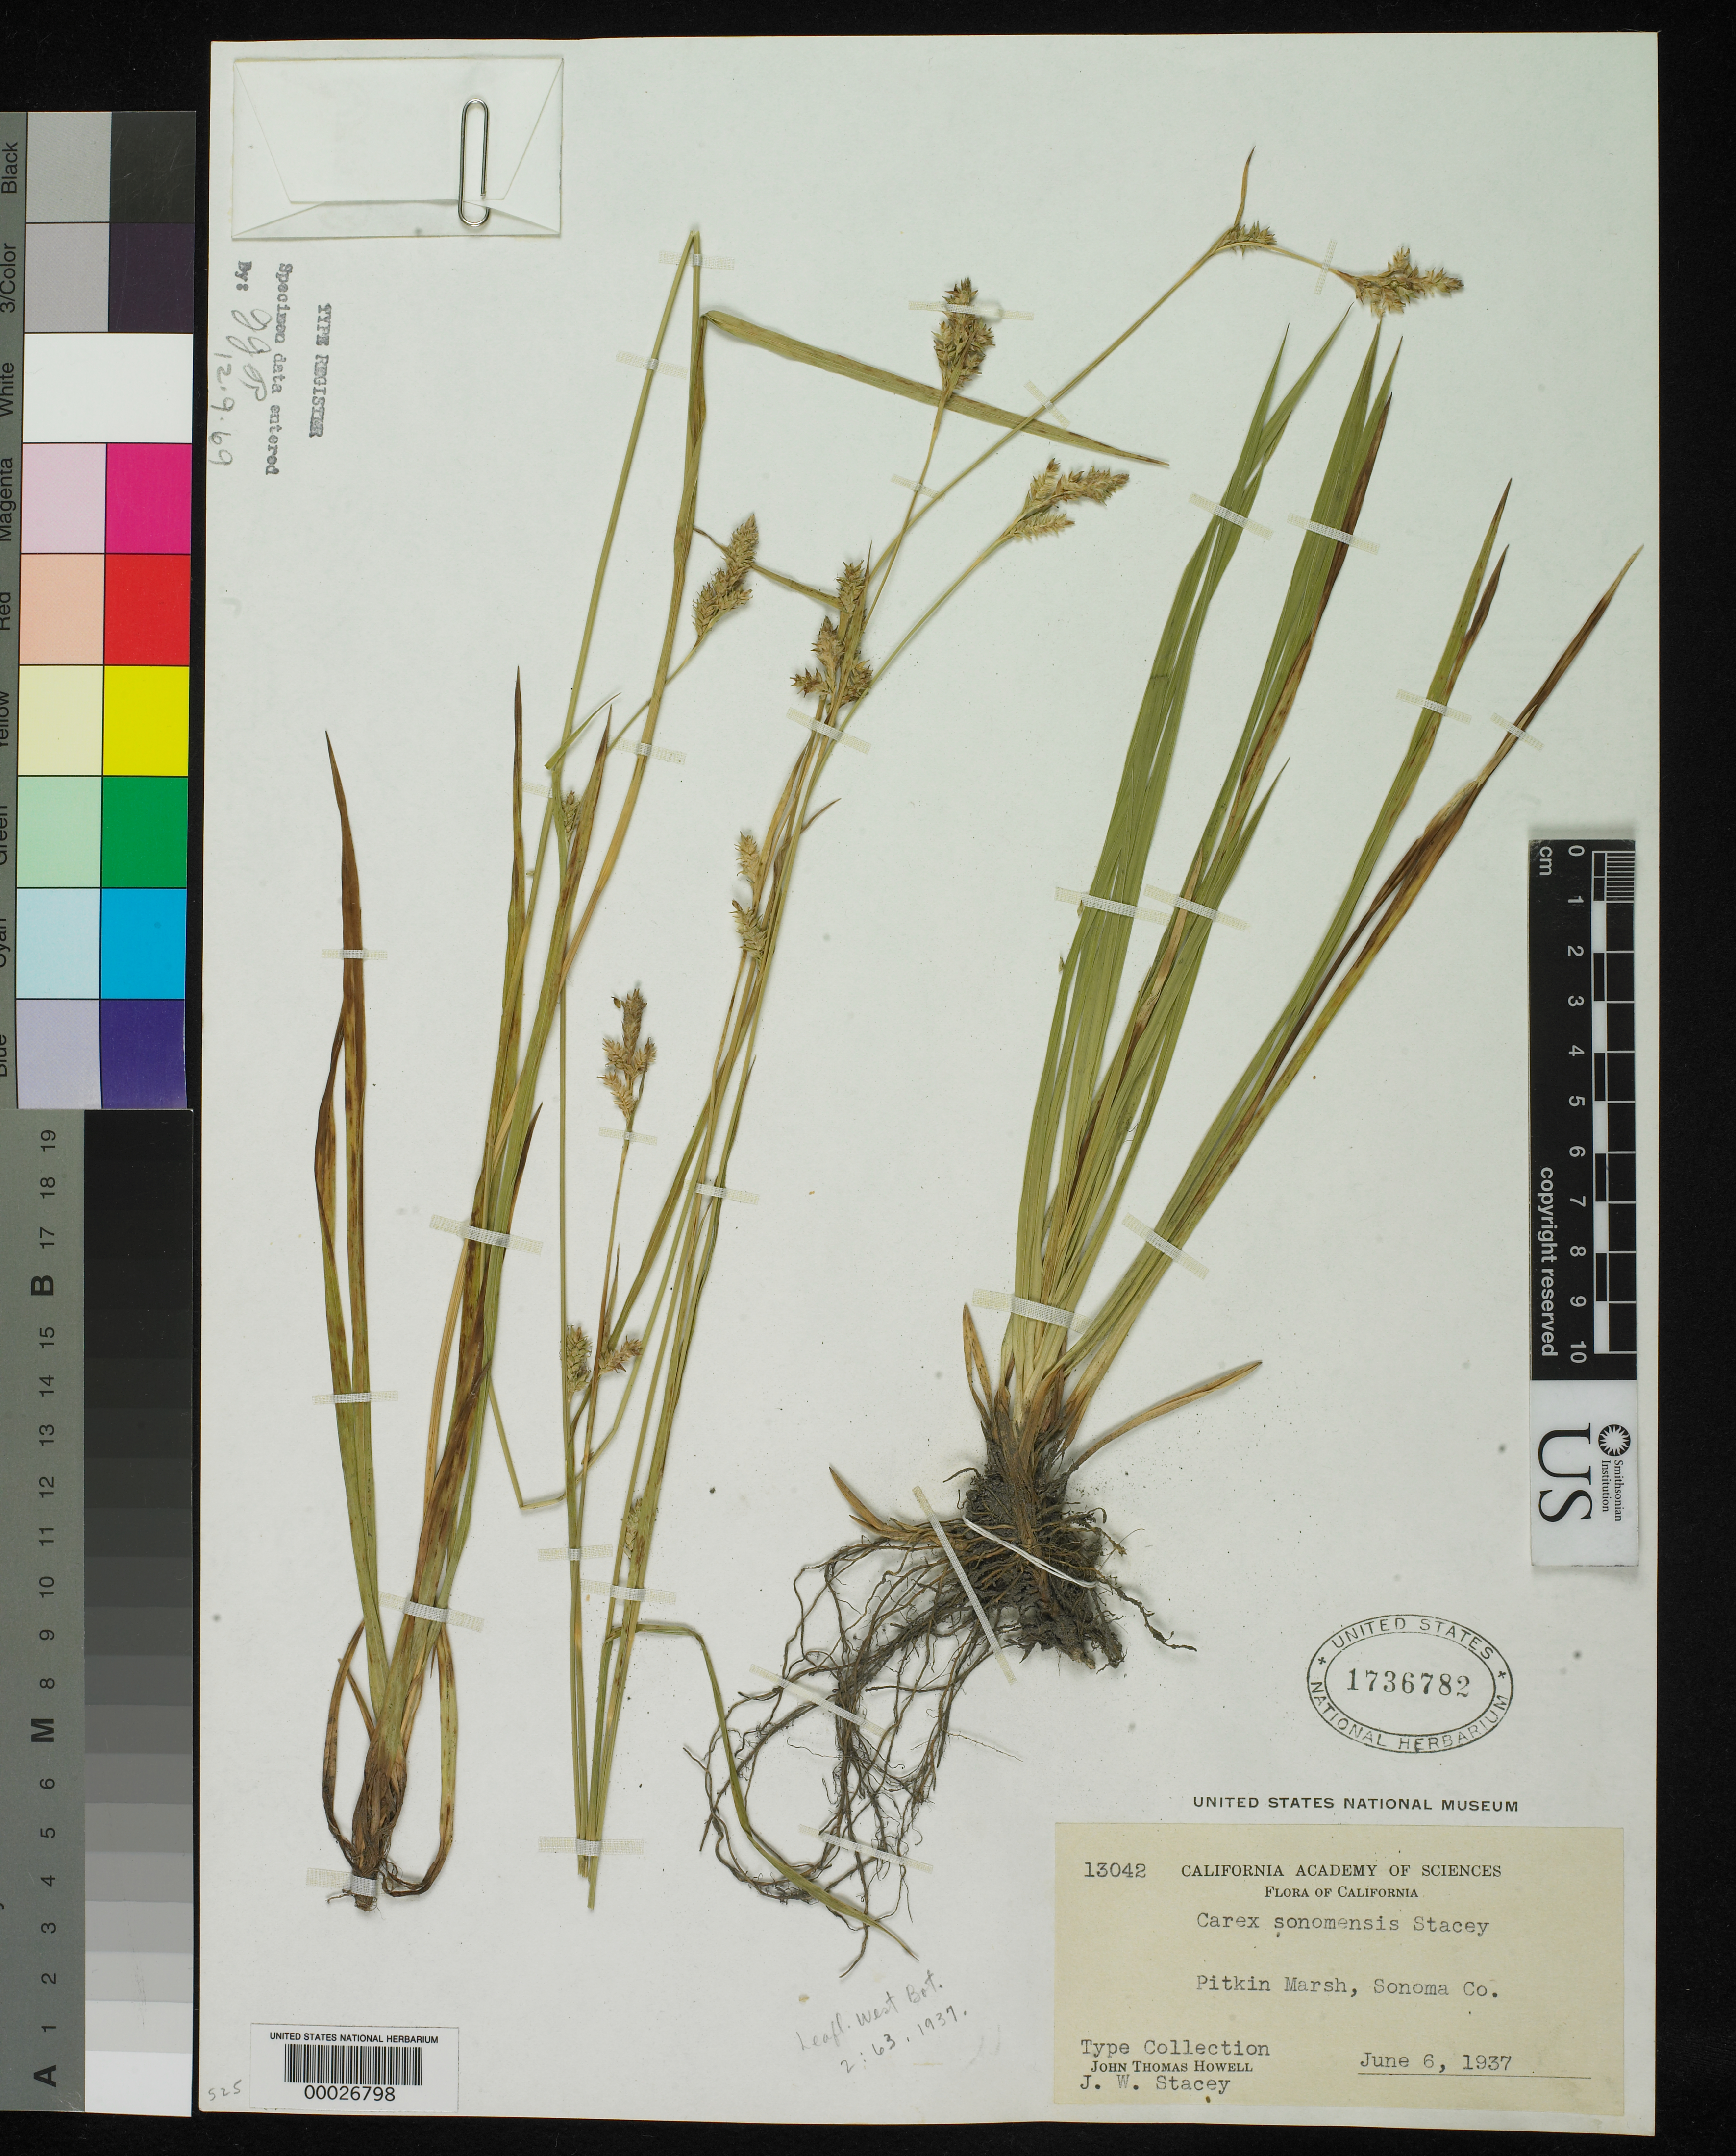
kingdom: Plantae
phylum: Tracheophyta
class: Liliopsida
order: Poales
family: Cyperaceae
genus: Carex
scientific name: Carex sonomensis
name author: Stacey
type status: Isotype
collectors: J. T. Howell & J. W. Stacey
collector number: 13042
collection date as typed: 06 Jun 1937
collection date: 1937-06-06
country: United States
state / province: California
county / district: Sonoma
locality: Pitkin Marsh.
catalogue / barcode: US 1736782